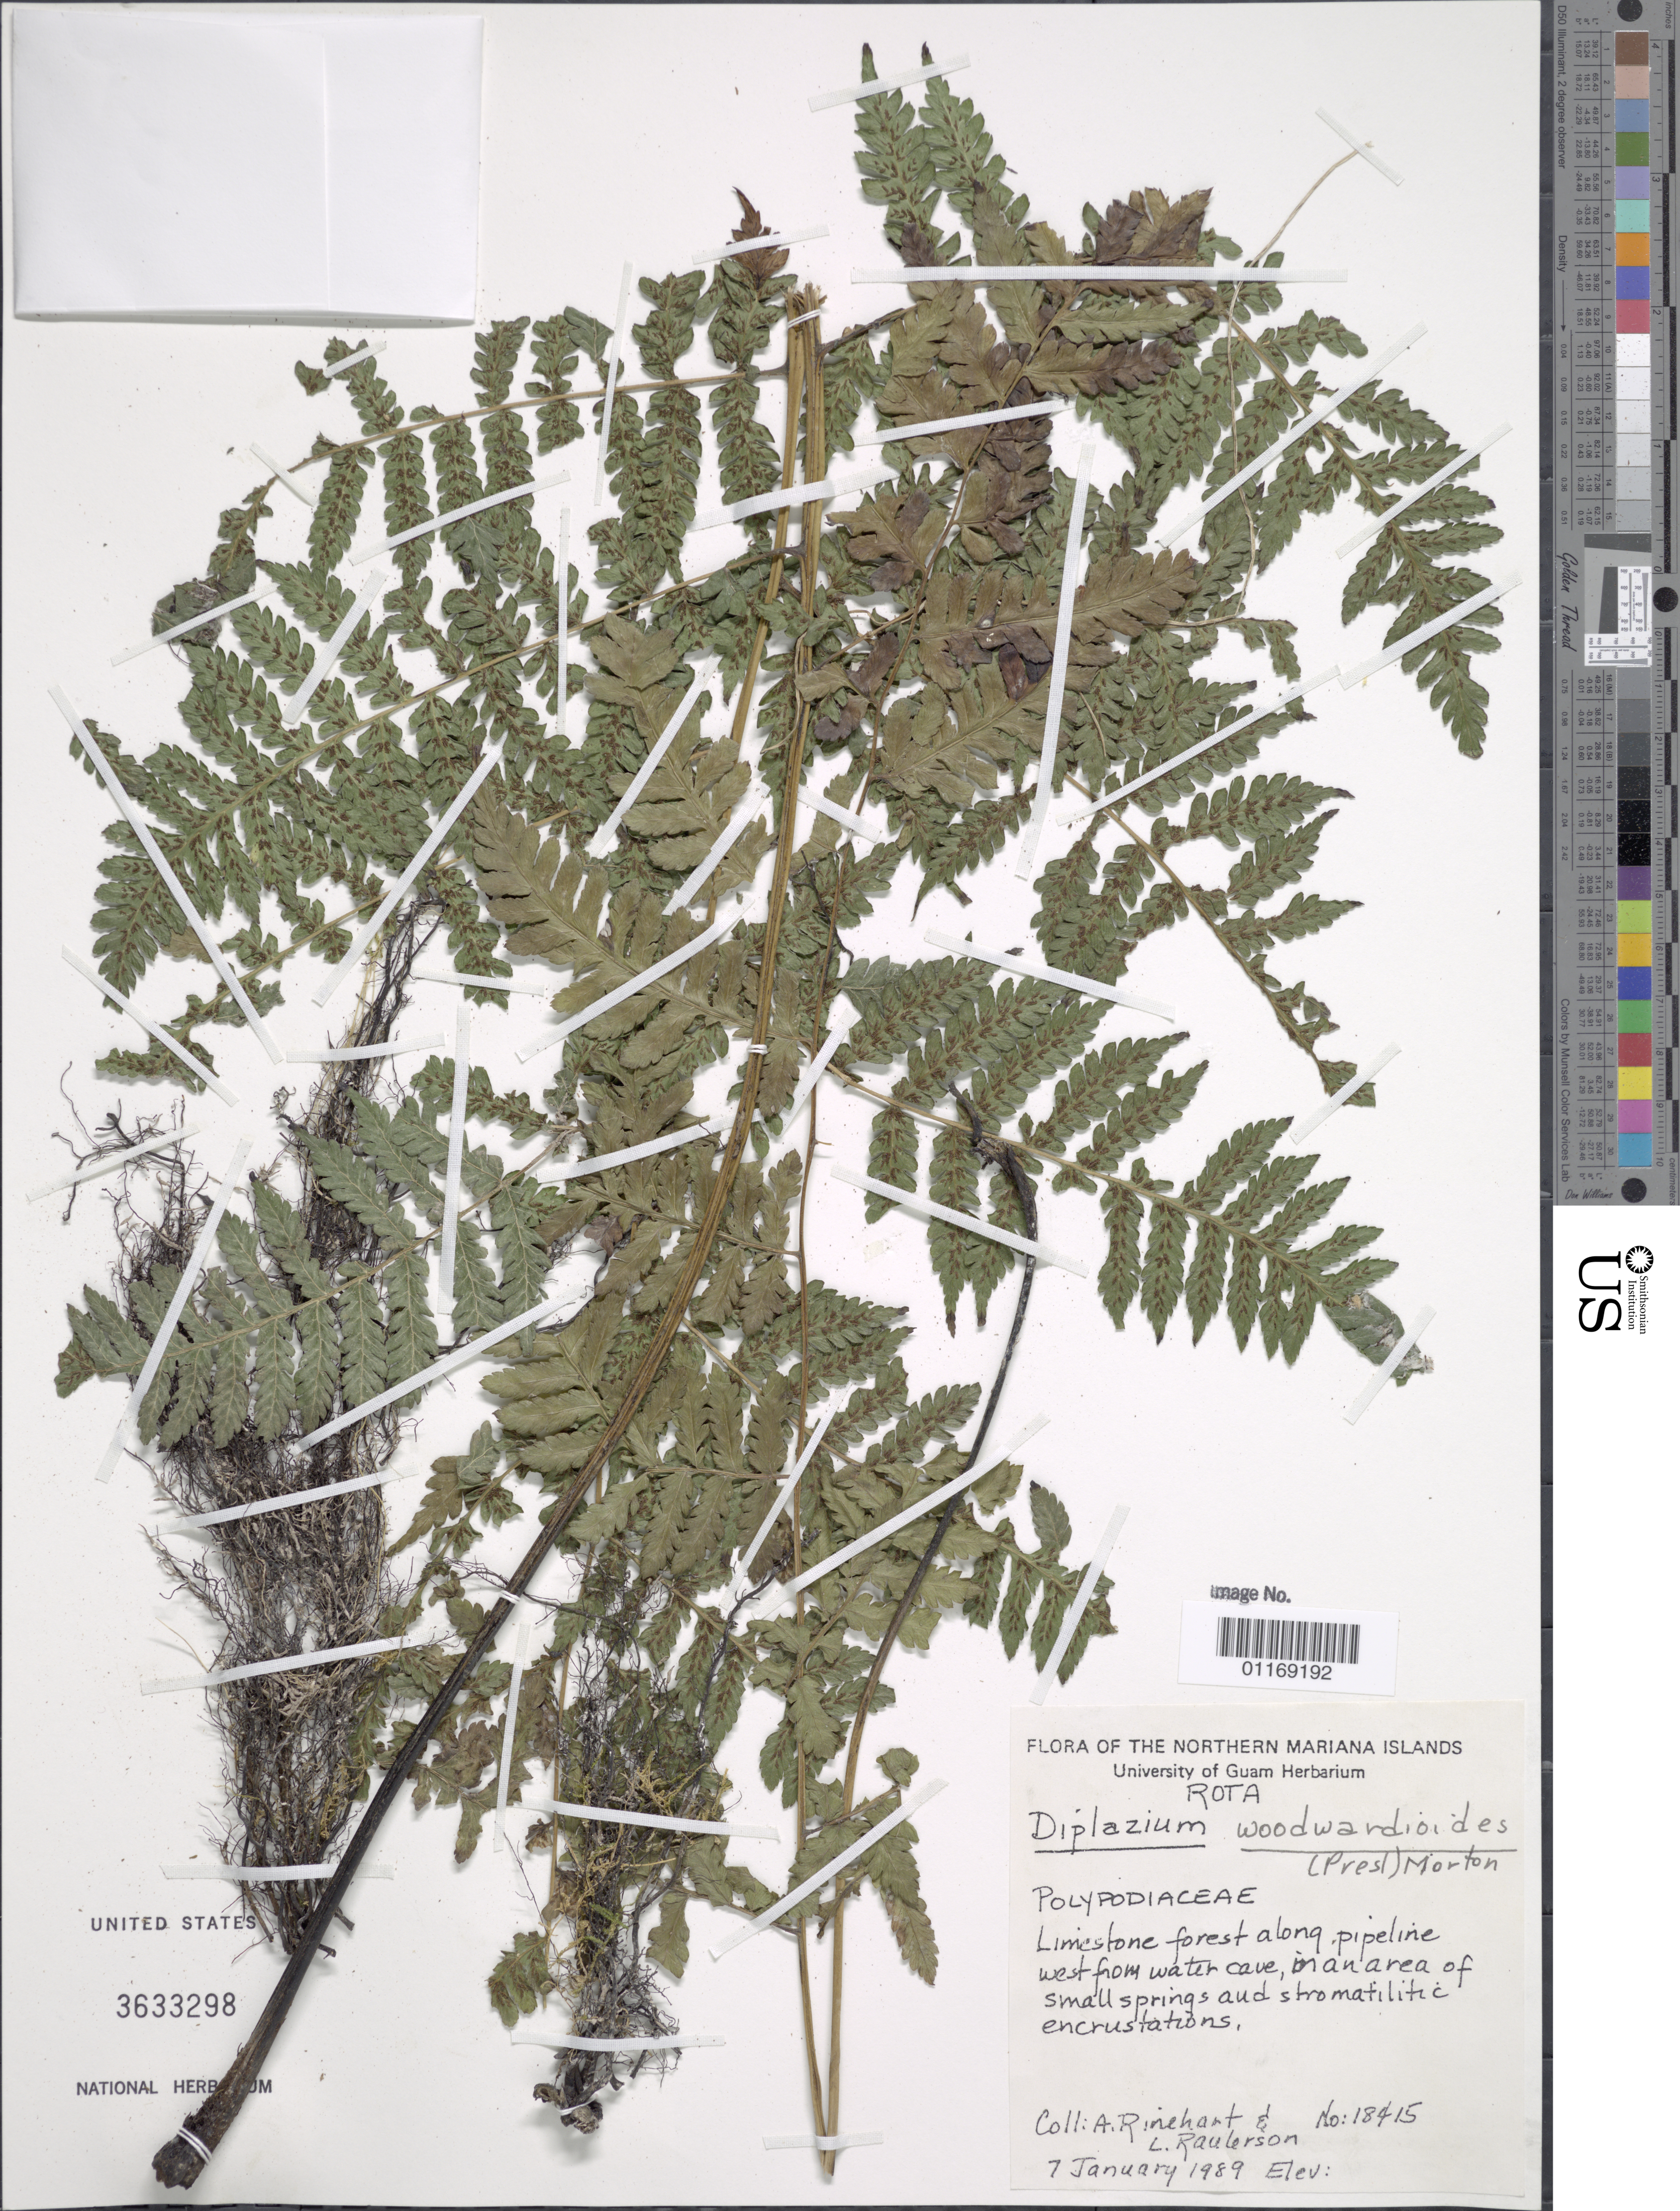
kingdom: Plantae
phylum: Tracheophyta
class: Polypodiopsida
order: Polypodiales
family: Athyriaceae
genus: Diplazium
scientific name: Diplazium woodwardioides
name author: (C. Presl) C.V. Morton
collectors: A. Rinehart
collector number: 18415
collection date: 1989-01-07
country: Northern Mariana Islands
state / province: Rota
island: Rota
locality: Along pipeline west from water cave, in an area of small springs and stromatilitic encrustations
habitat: Limestone forest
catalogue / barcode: US 3633298